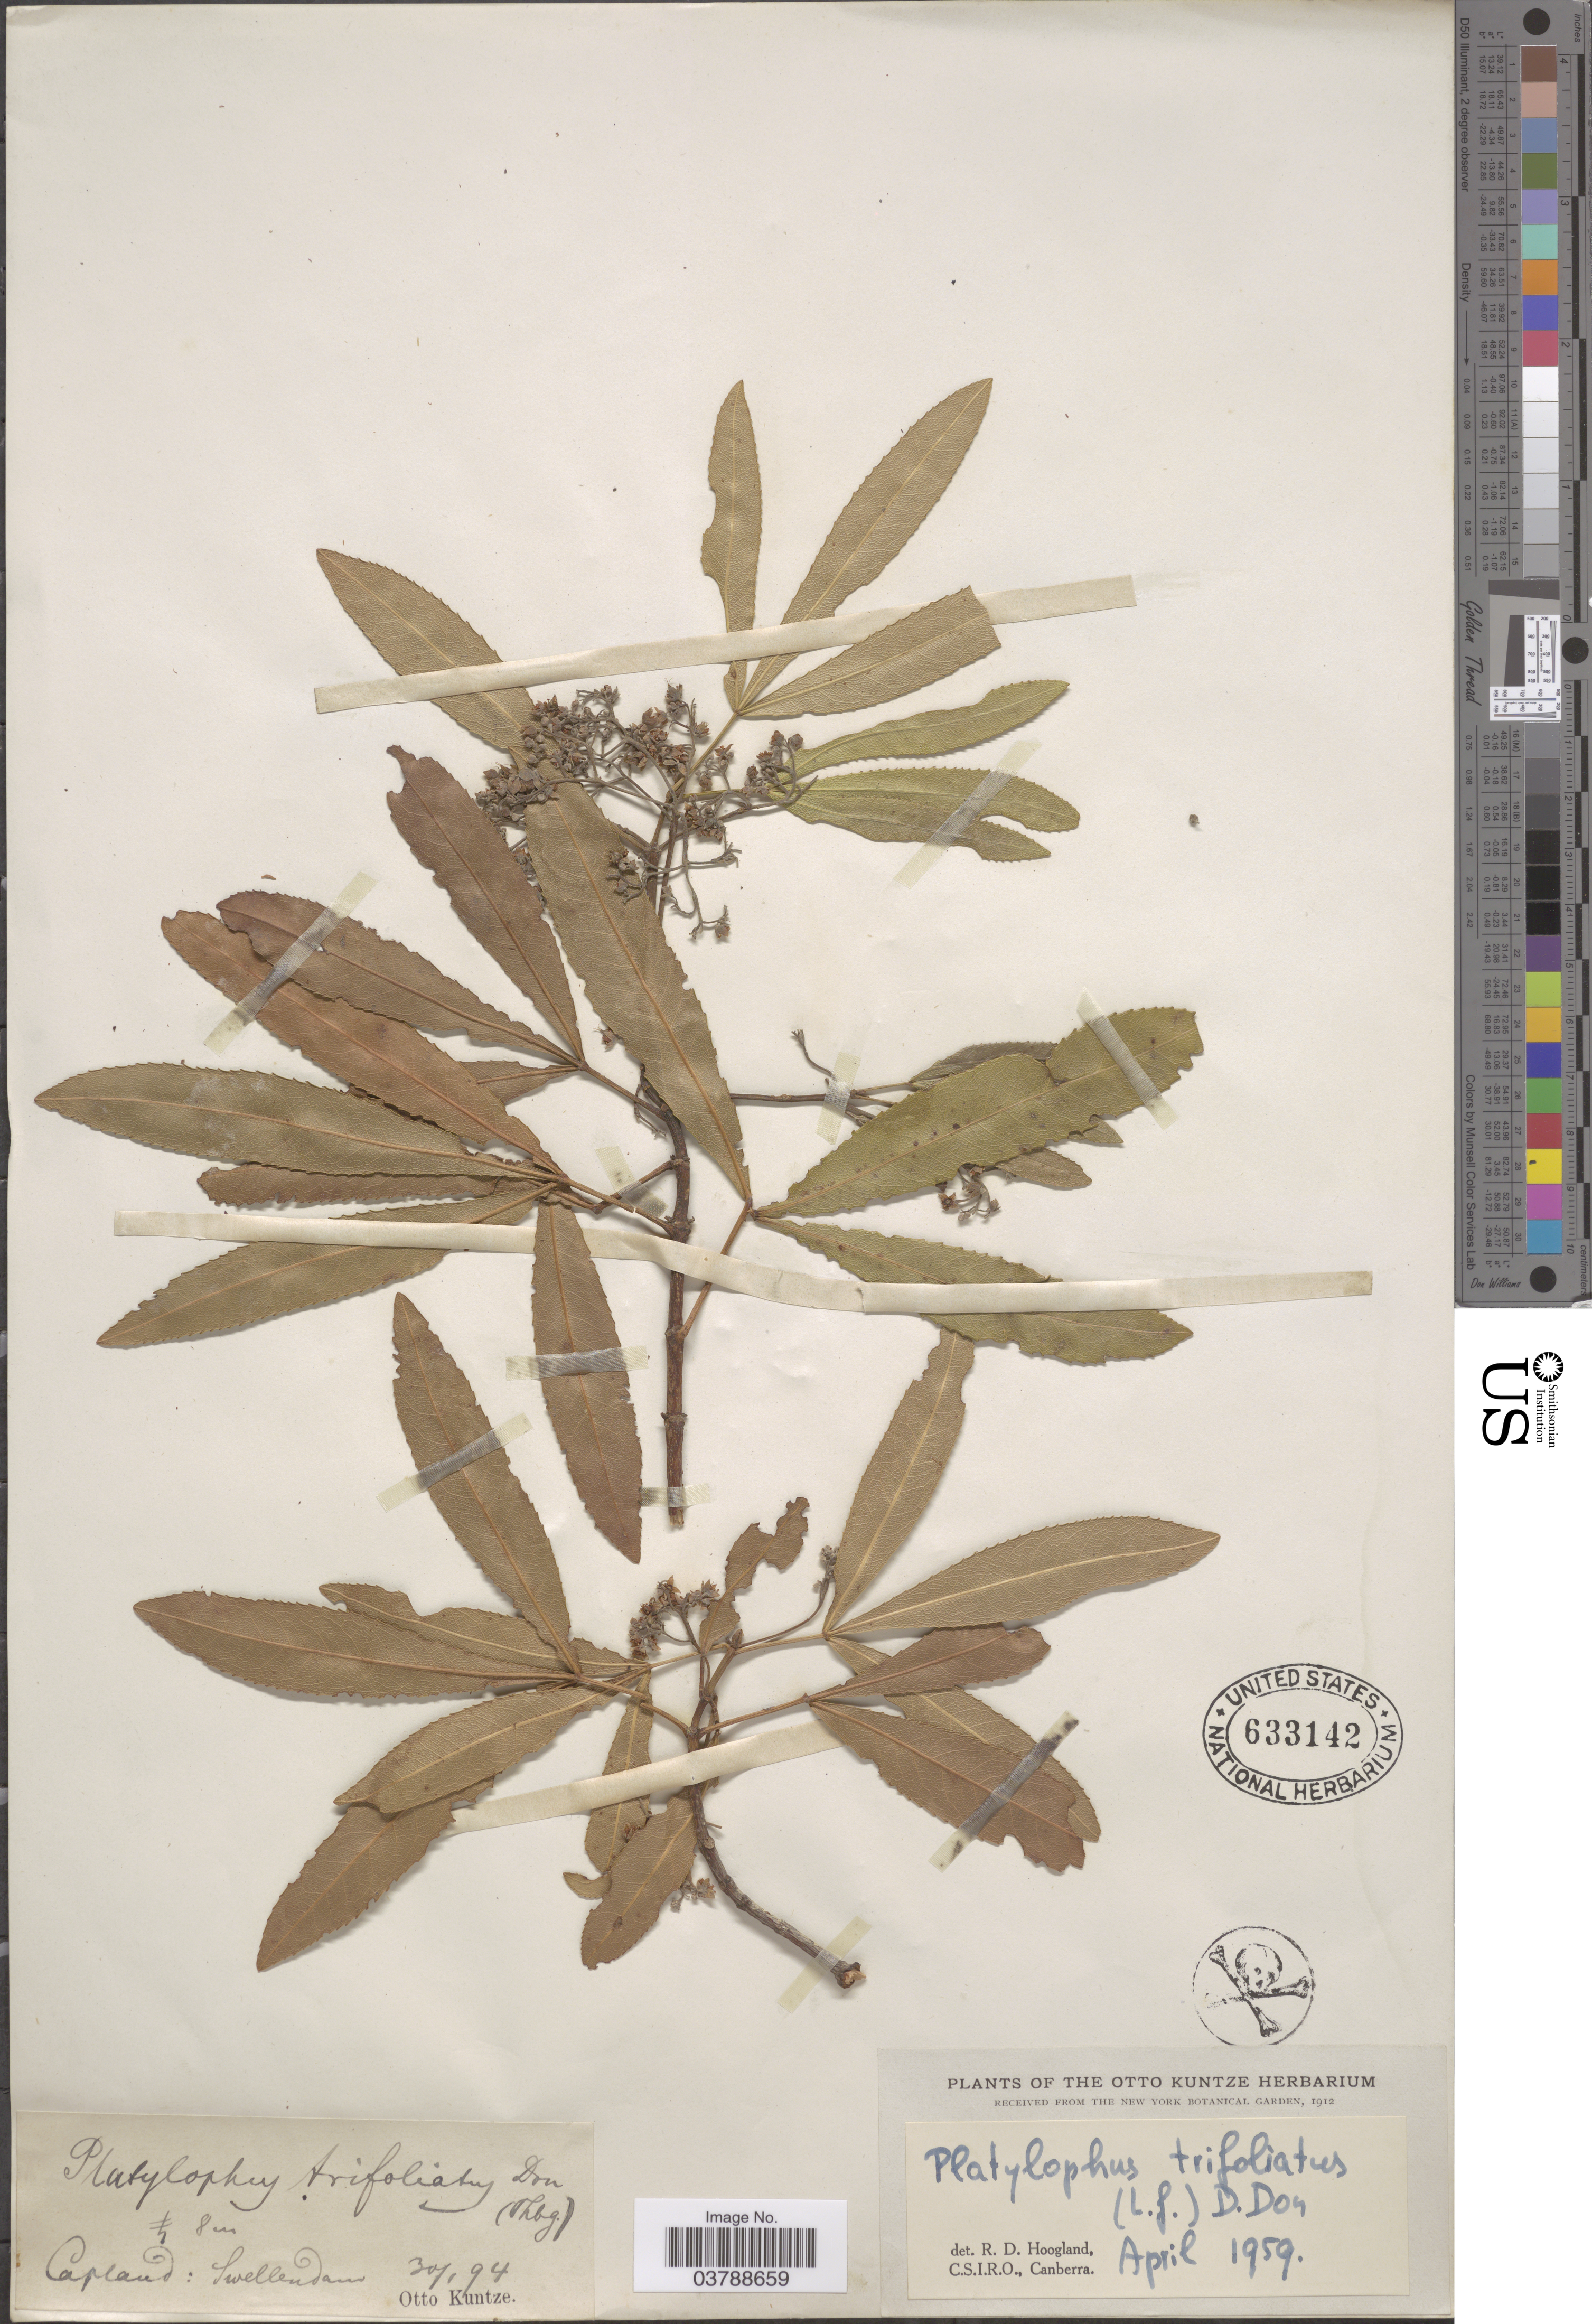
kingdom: Plantae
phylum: Tracheophyta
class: Magnoliopsida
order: Oxalidales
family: Cunoniaceae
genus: Platylophus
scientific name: Platylophus trifoliatus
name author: (L. f.) D. Don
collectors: C.E.O. Kuntze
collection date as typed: Transcribed d/m/y: 30/1/94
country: South Africa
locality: Capland: Swellendam.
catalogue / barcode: US 633142